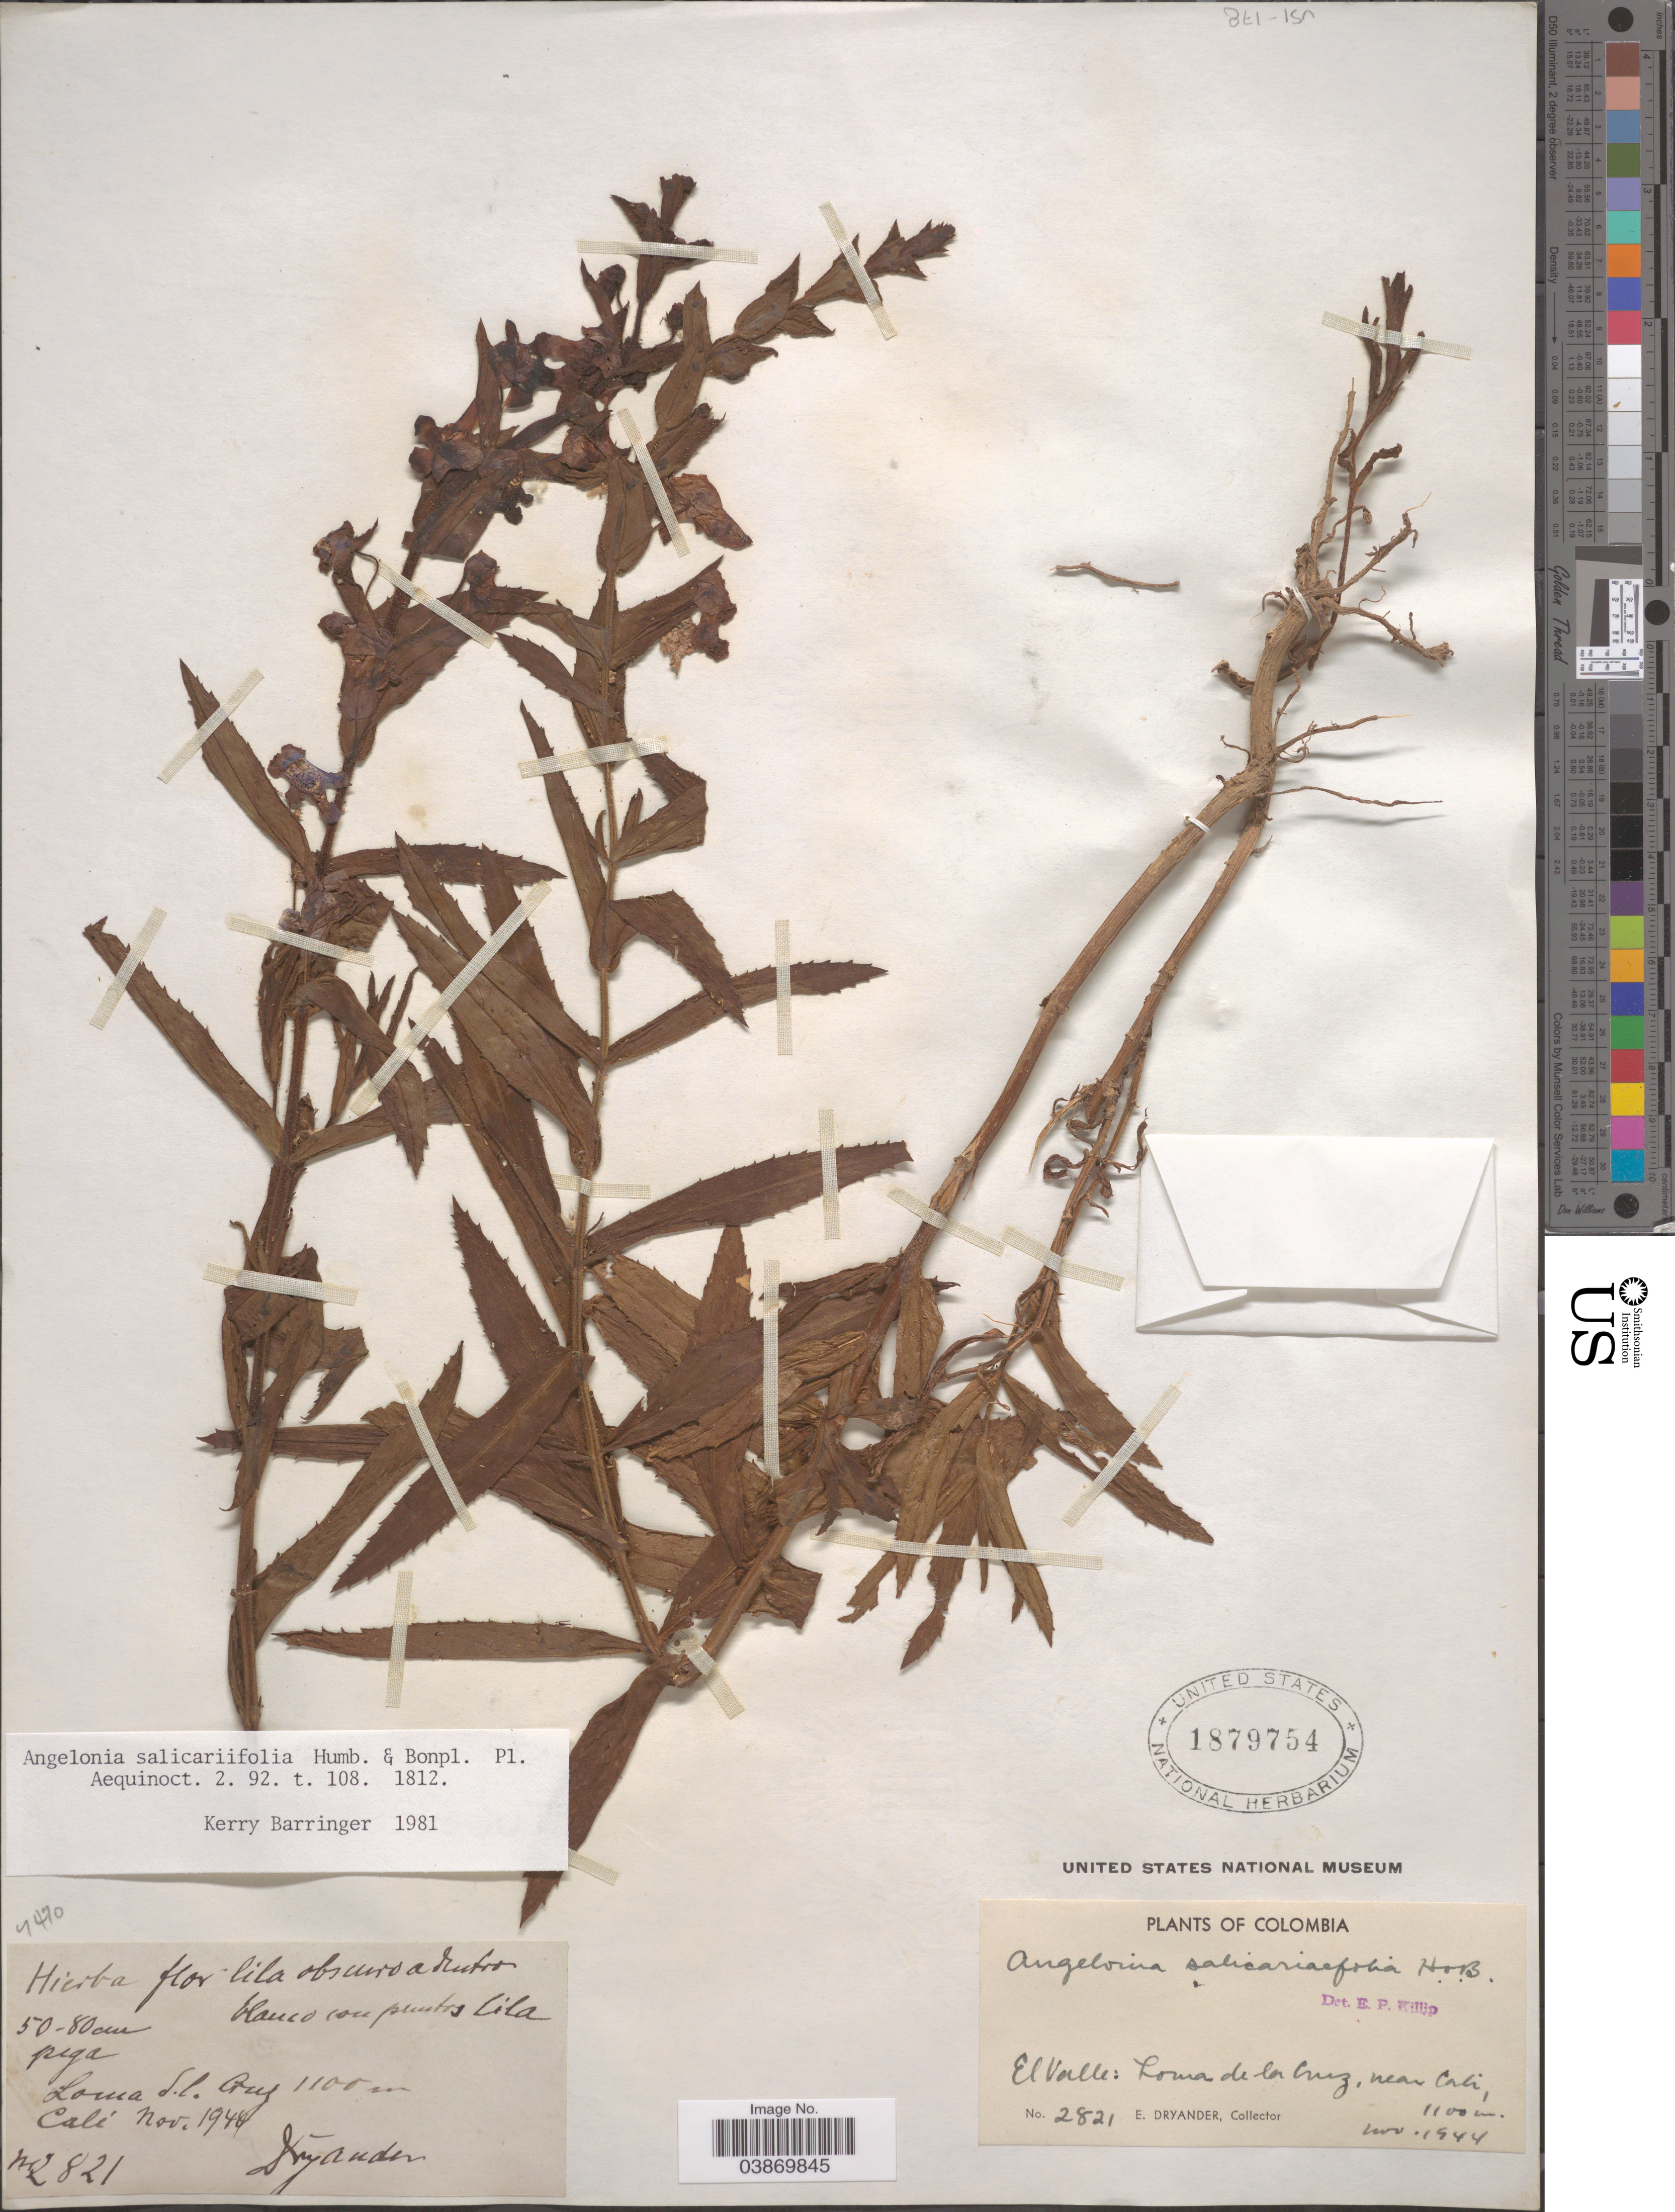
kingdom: Plantae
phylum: Tracheophyta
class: Magnoliopsida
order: Lamiales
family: Plantaginaceae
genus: Angelonia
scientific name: Angelonia salicariifolia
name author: Bonpl.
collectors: E. Dryander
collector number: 2821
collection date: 1948-11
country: Colombia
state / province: Valle del Cauca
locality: El Valle: Loma de la Cruz, near Cali.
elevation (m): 1100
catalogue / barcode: US 1879754